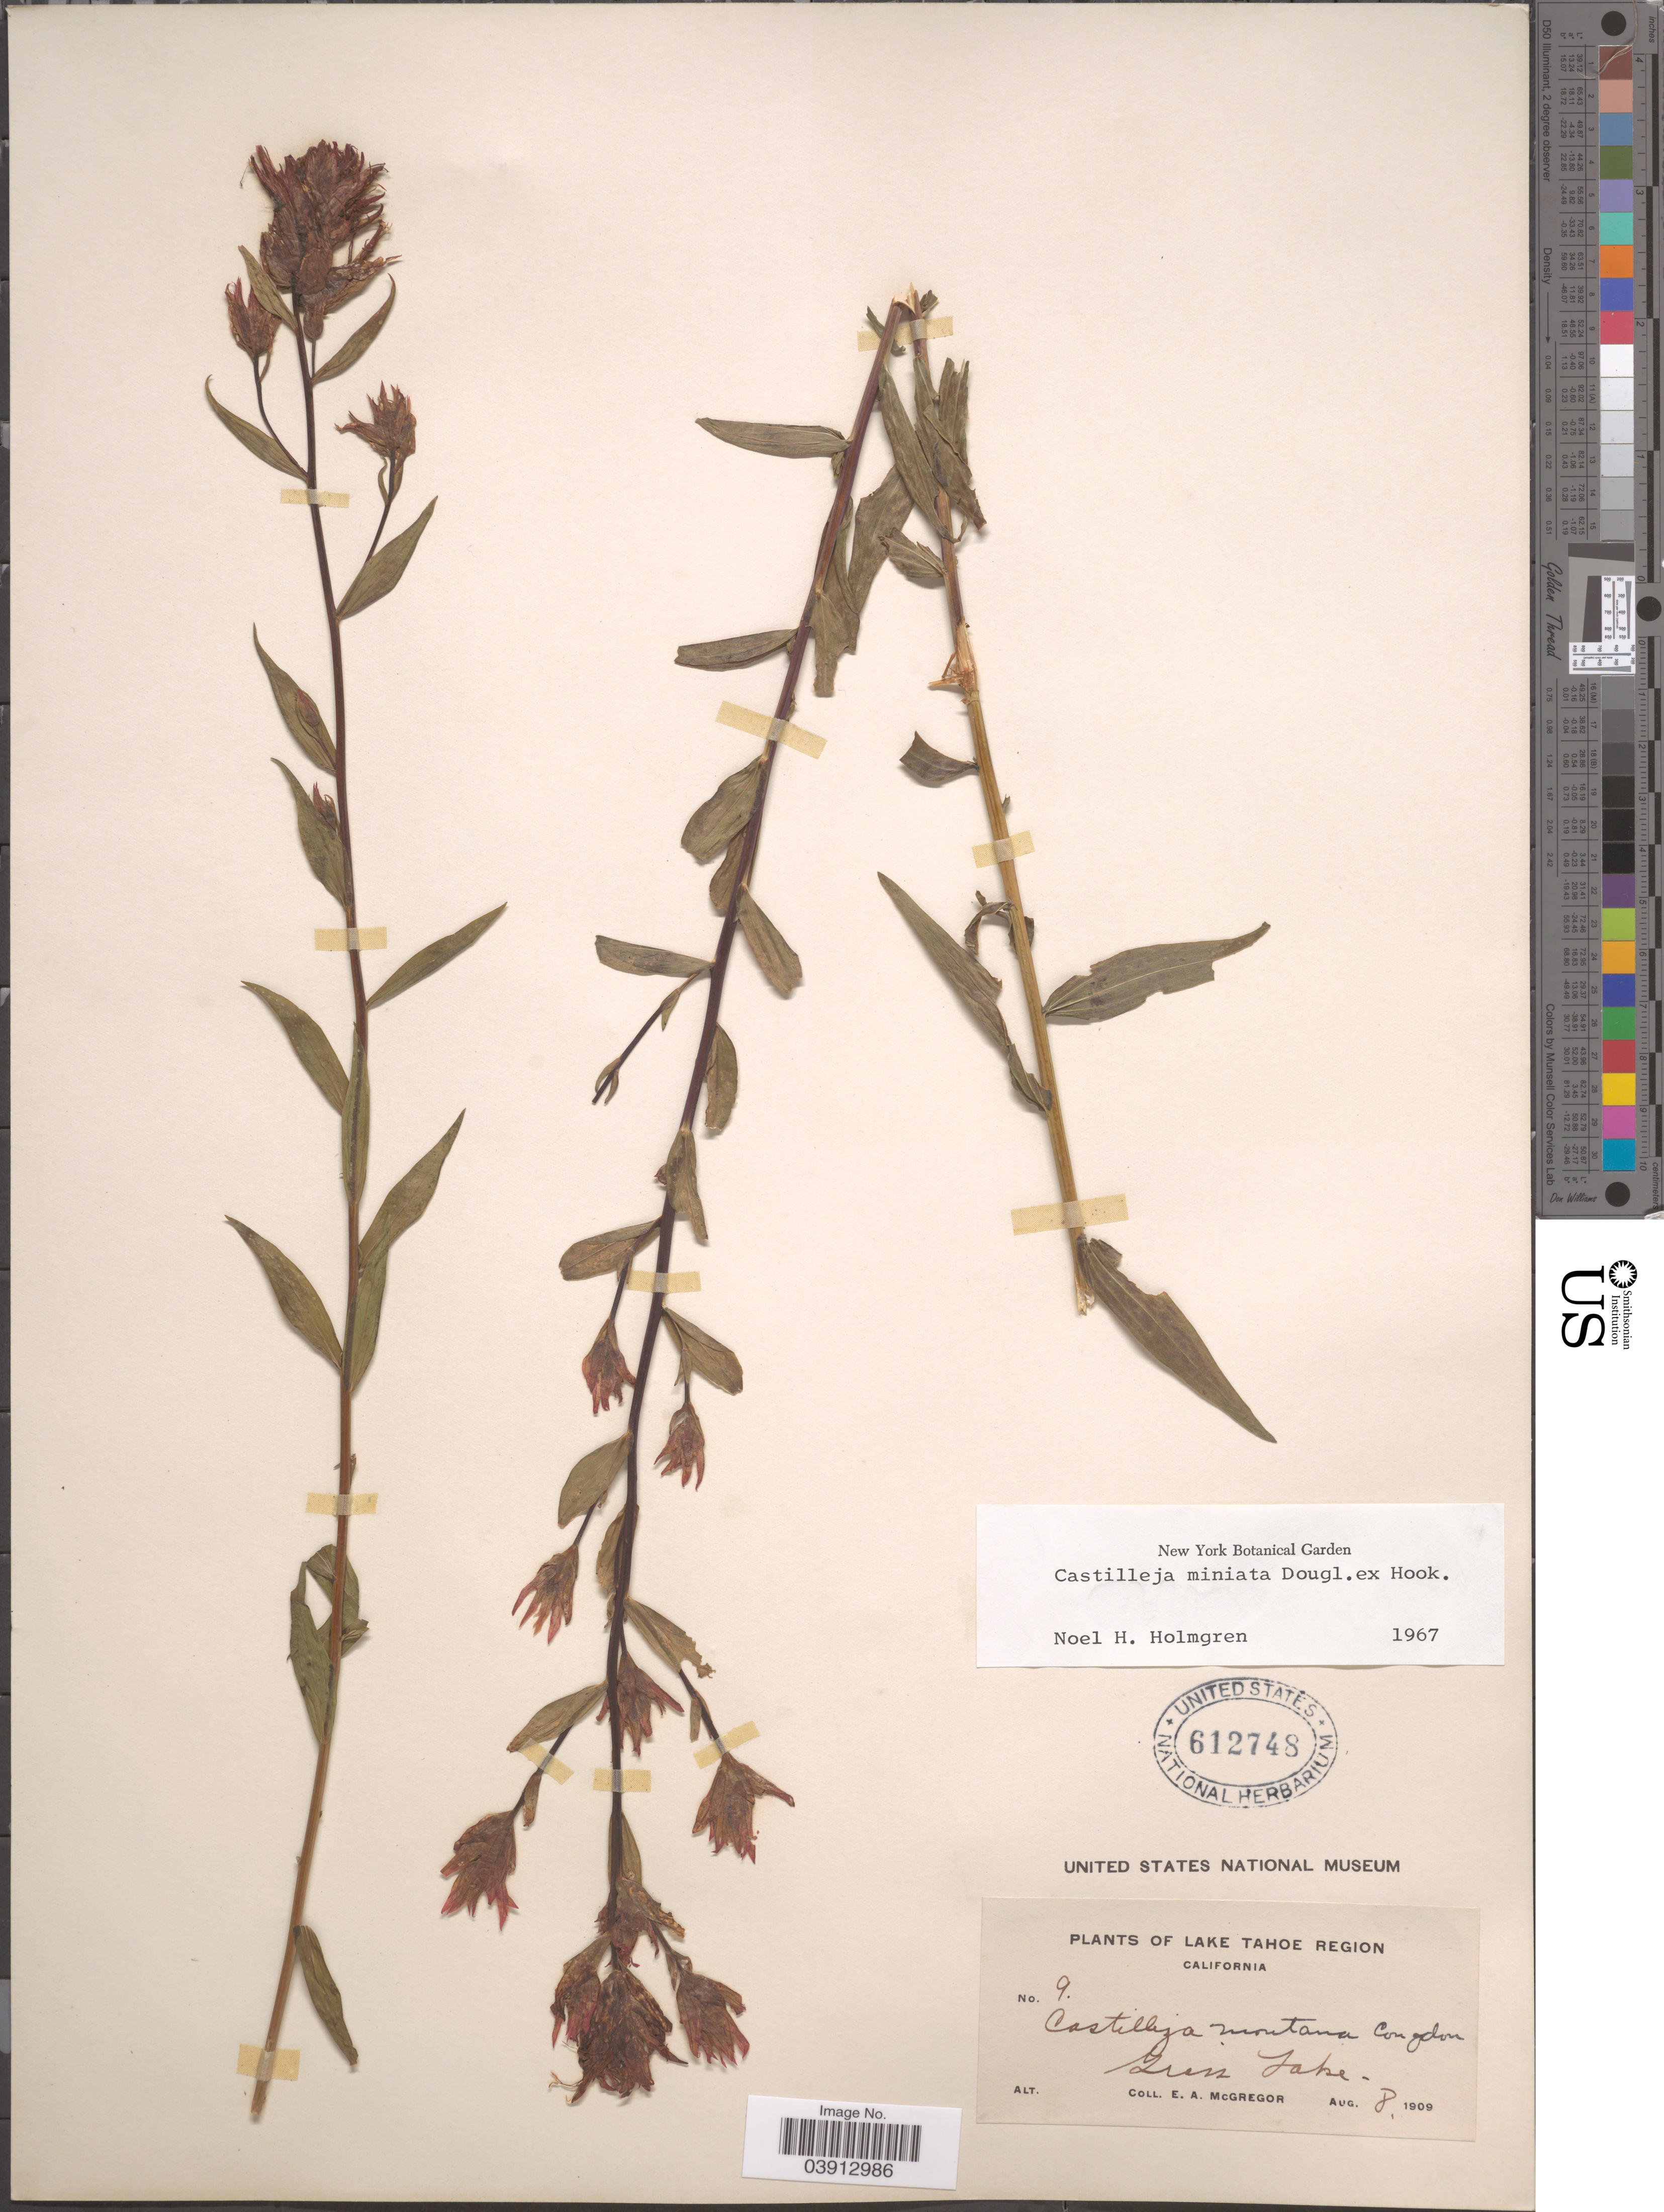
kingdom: Plantae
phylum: Tracheophyta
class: Magnoliopsida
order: Lamiales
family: Orobanchaceae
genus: Castilleja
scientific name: Castilleja miniata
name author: Douglas ex Hook.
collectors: E. A. McGregor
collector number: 9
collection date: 1909-08-08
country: United States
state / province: California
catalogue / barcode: US 612748